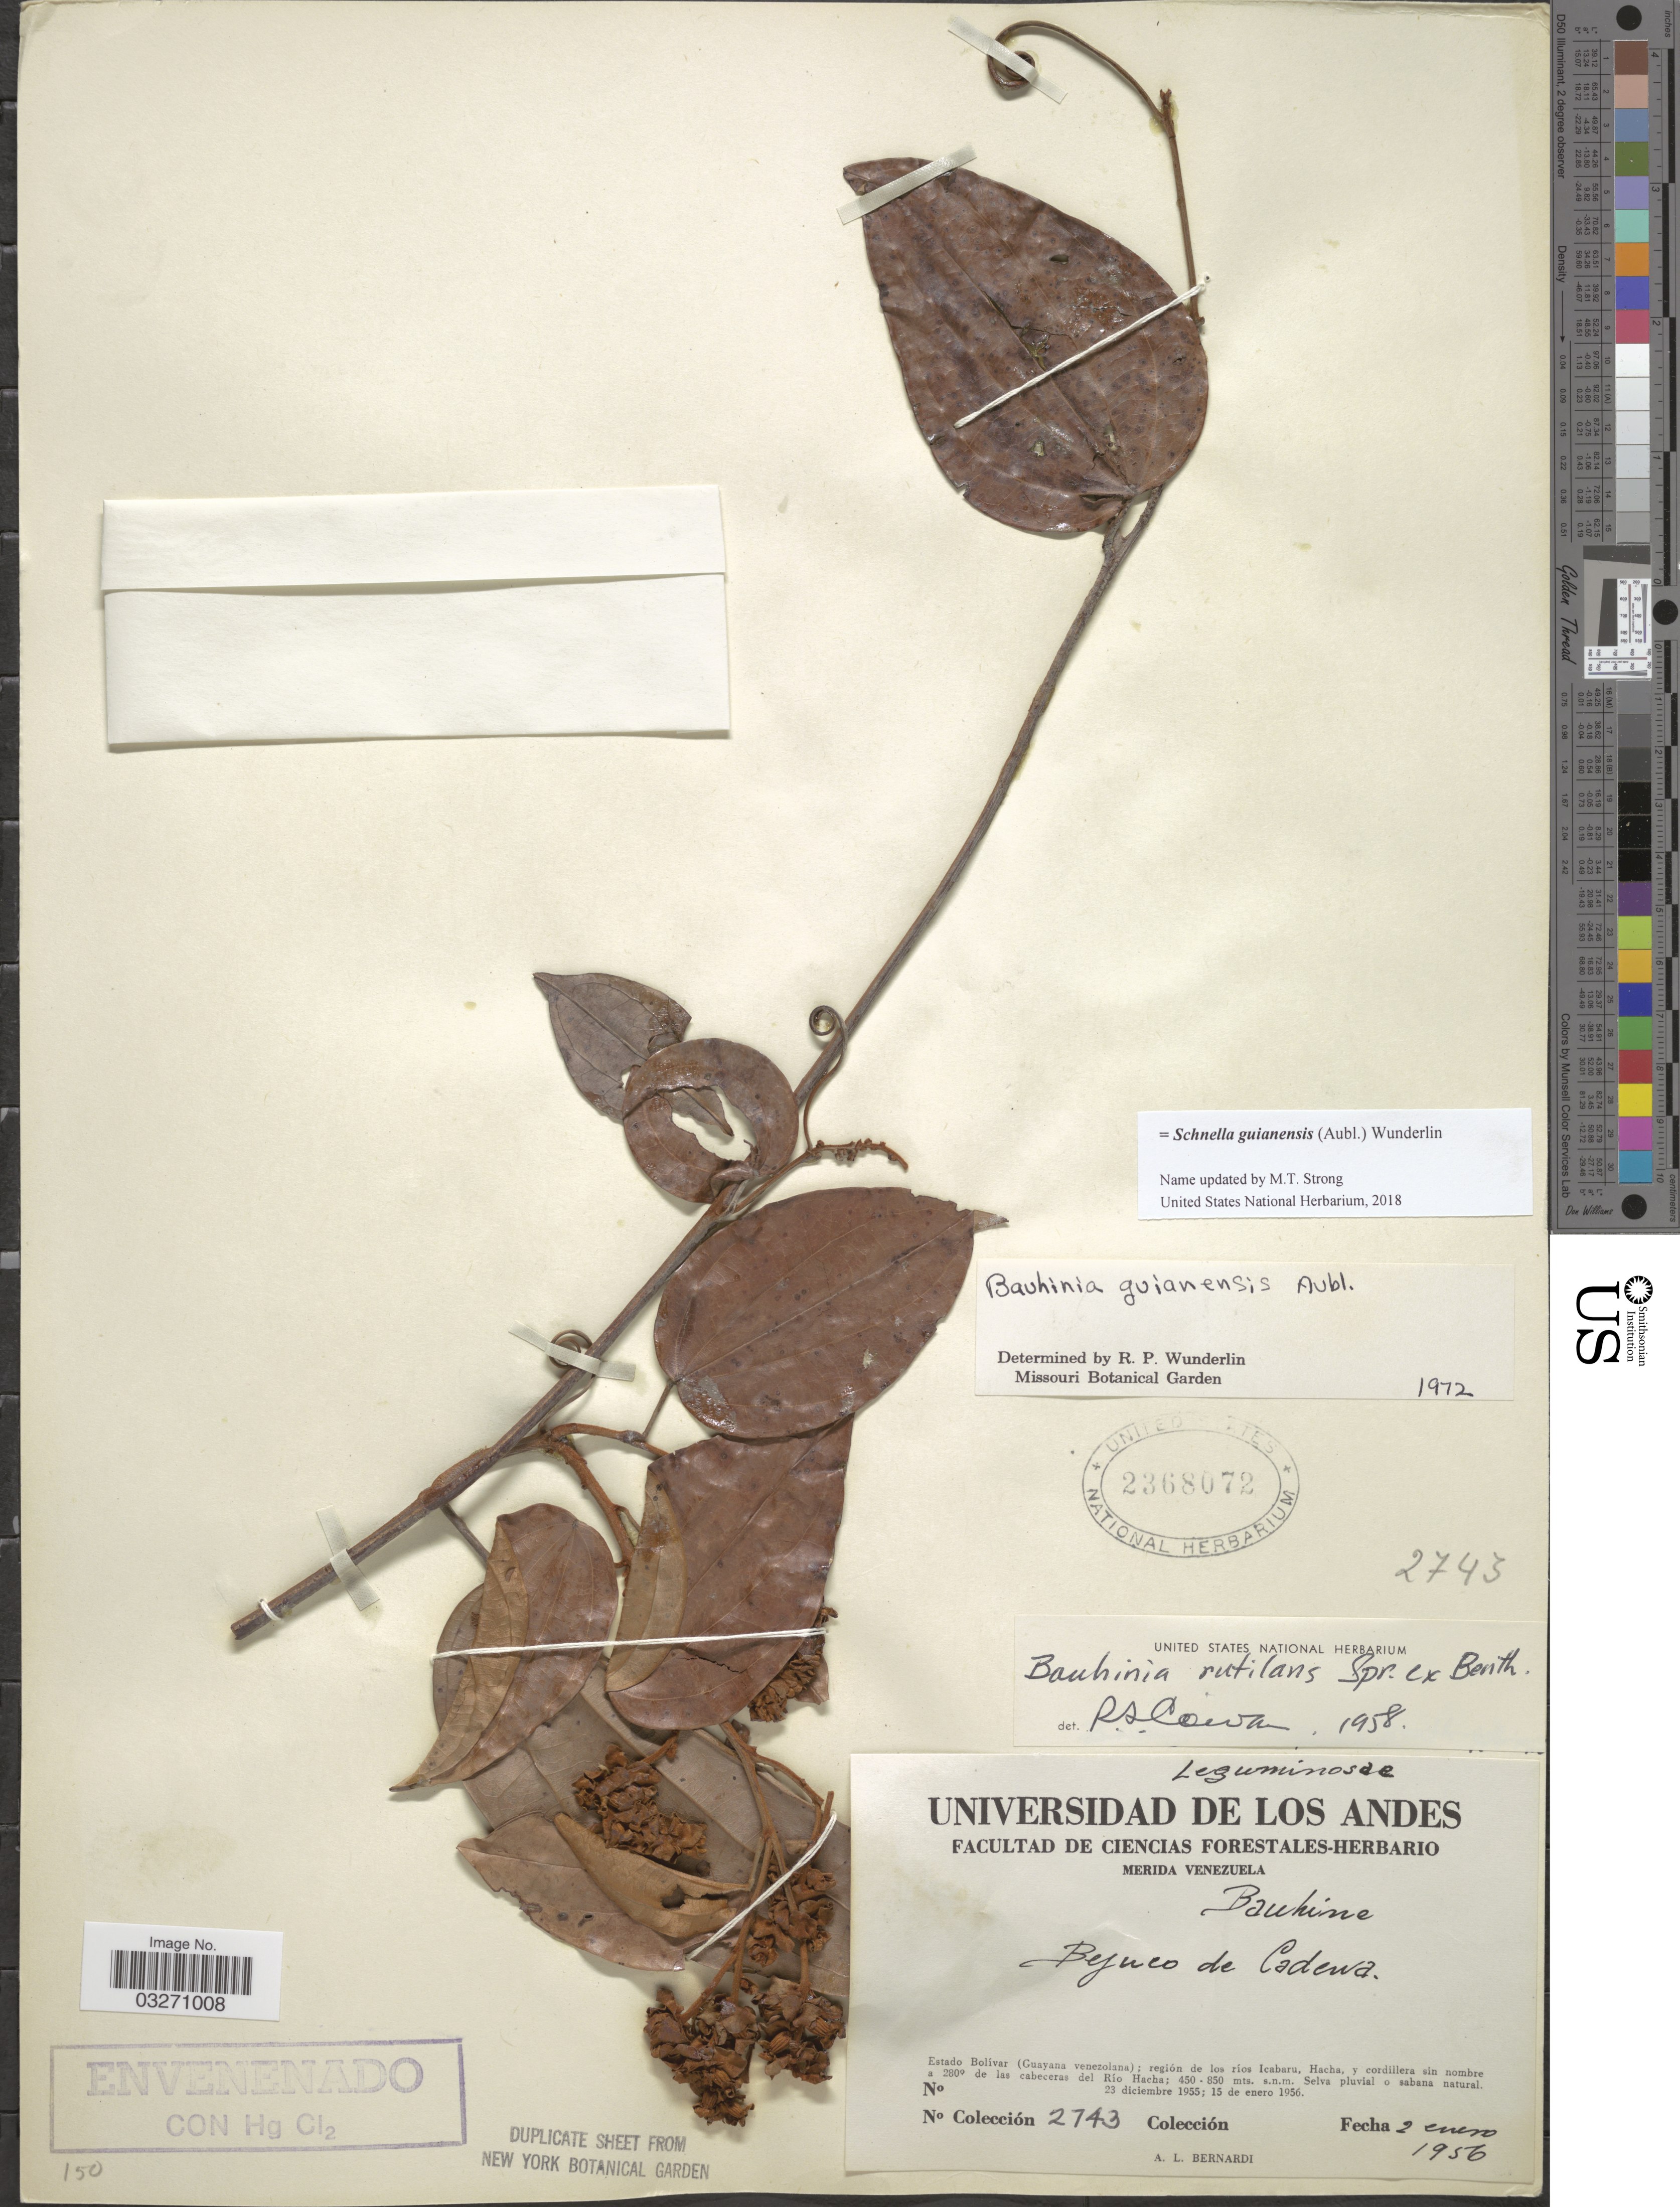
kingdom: Plantae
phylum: Tracheophyta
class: Magnoliopsida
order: Fabales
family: Fabaceae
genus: Schnella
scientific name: Schnella guianensis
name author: (Aubl.) Wunderlin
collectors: A. L. Bernardi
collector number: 2743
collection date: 1956-01-02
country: Venezuela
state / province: Bolivar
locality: (Guayana venezolana); región de los ríos Icabaru, Hacha, y cordillera sin nombre a 280° de las cabeceras del Río Hacha.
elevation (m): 450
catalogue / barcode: US 2368072